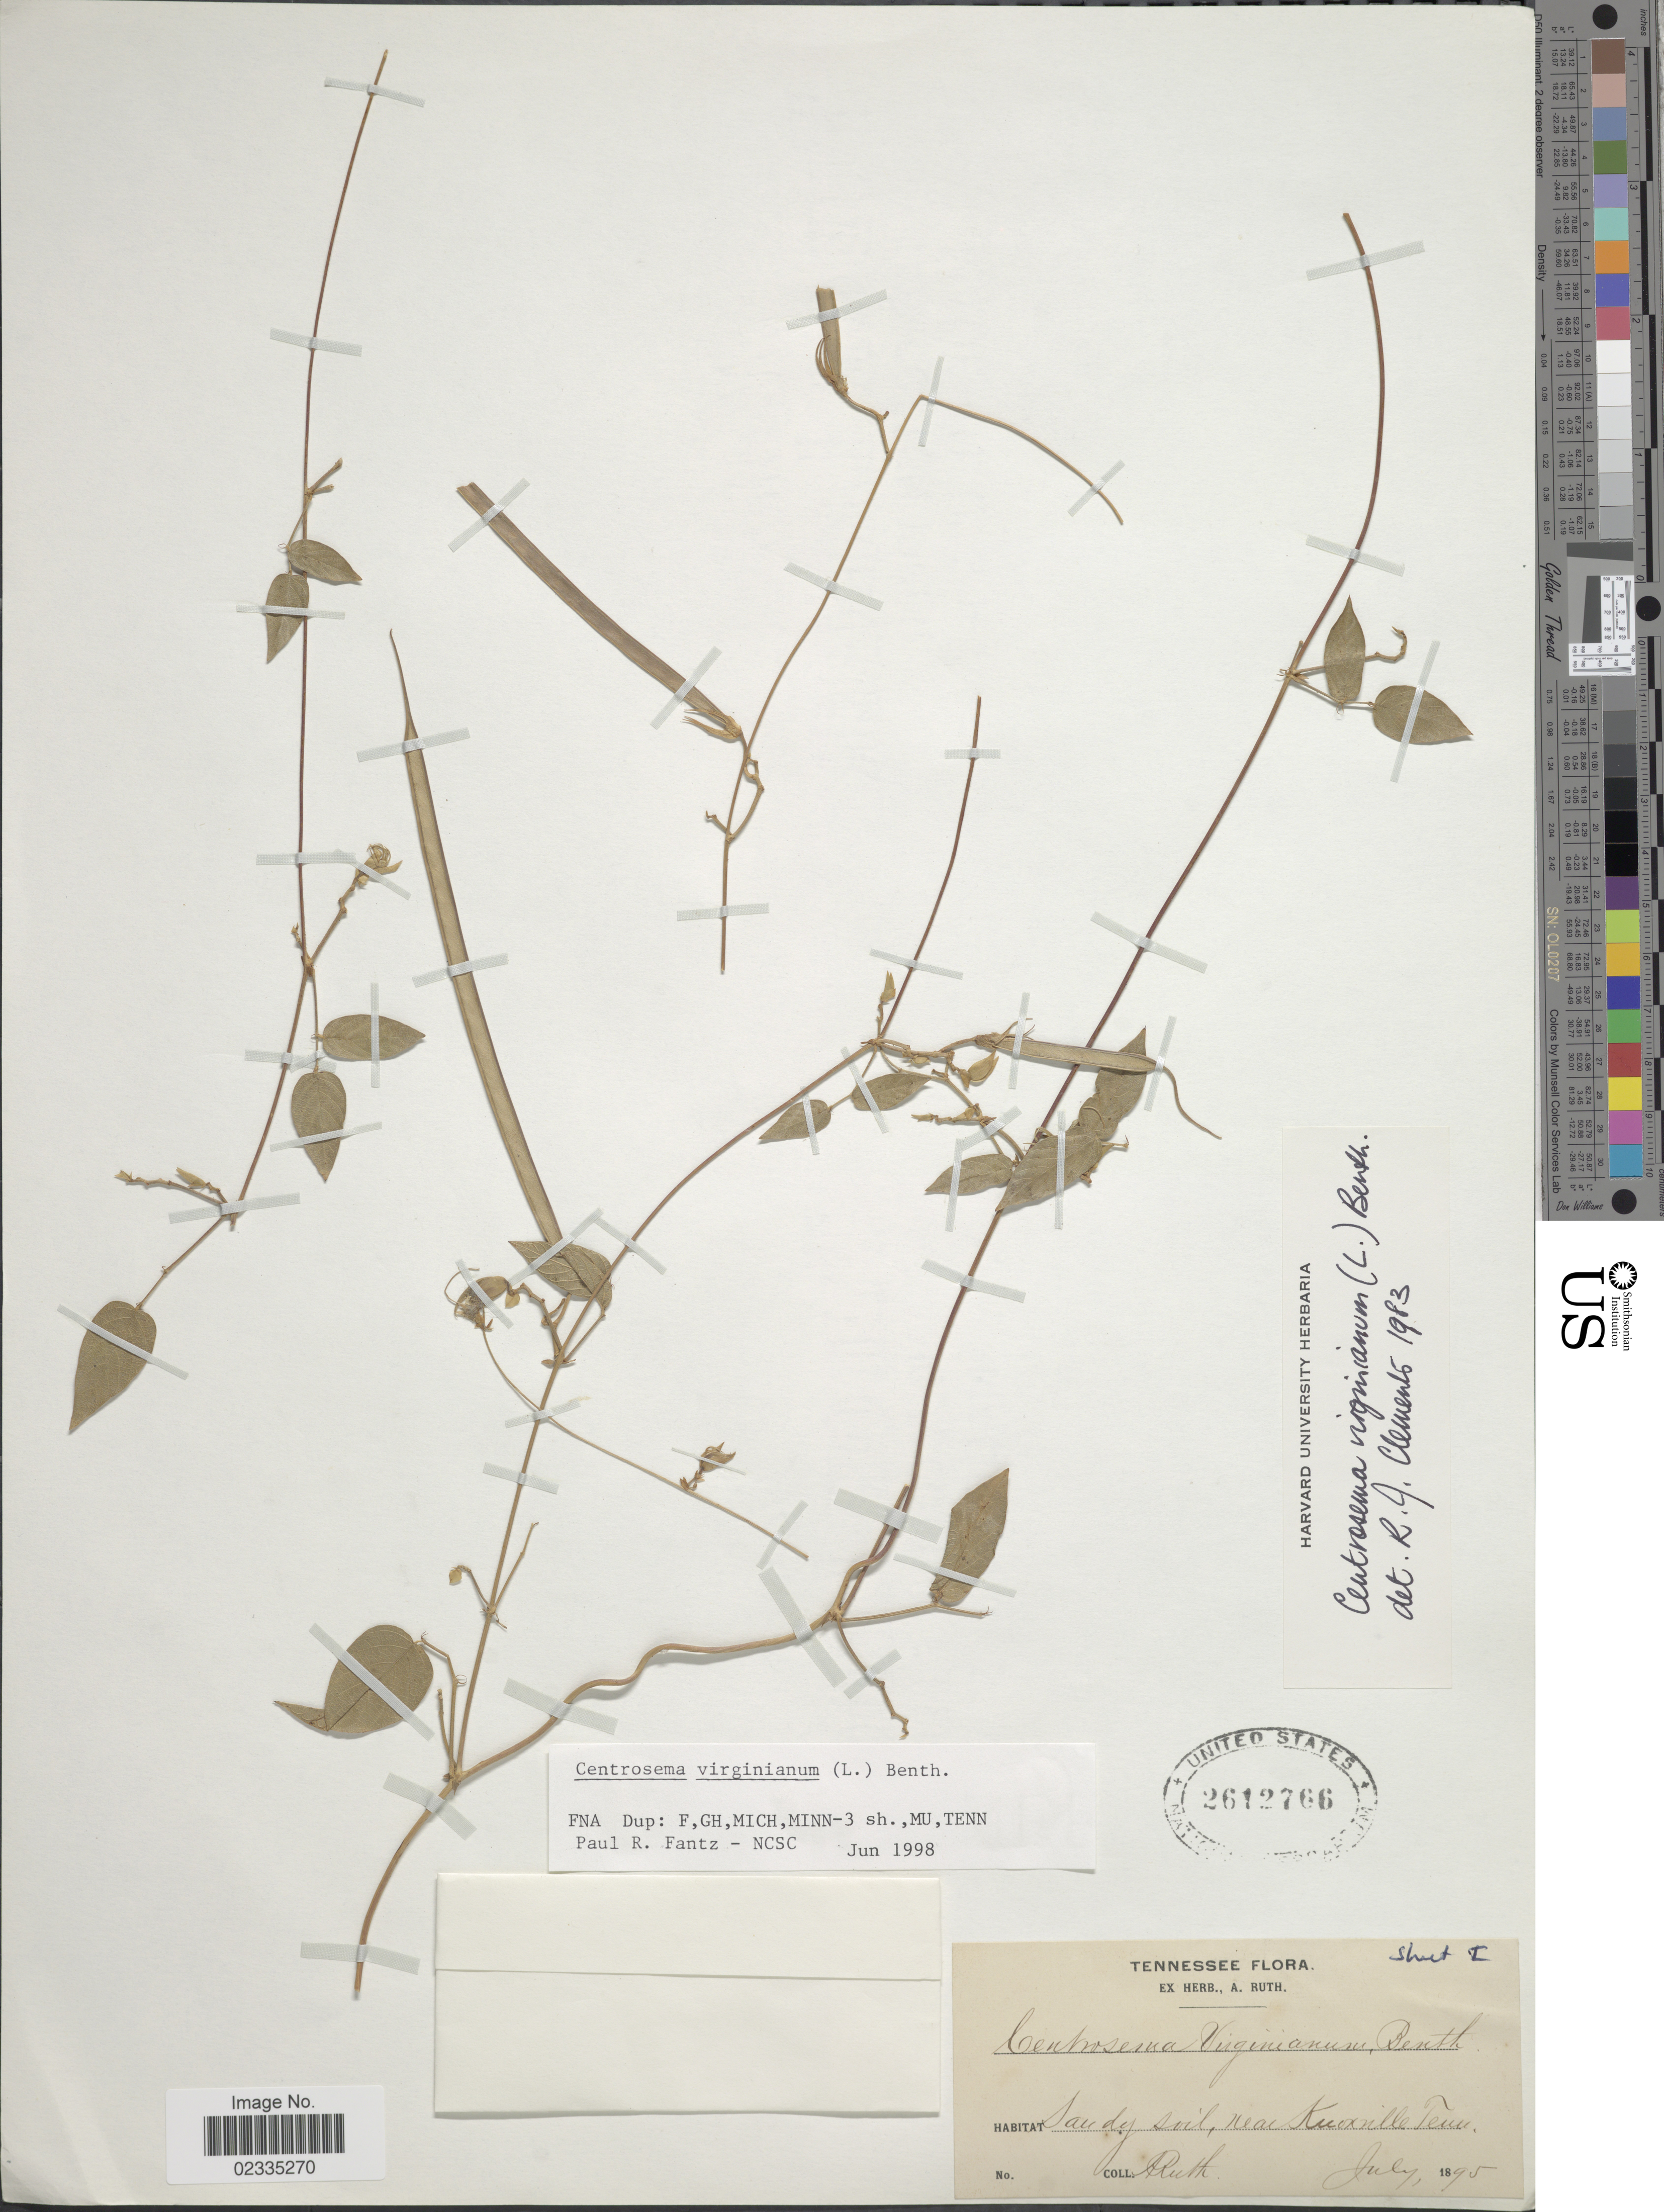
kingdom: Plantae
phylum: Tracheophyta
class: Magnoliopsida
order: Fabales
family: Fabaceae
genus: Centrosema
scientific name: Centrosema virginianum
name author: (L.) Benth.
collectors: A. Ruth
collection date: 1895-07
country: United States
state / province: Tennessee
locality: Sandy soil, near Knoxville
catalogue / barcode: US 2612766